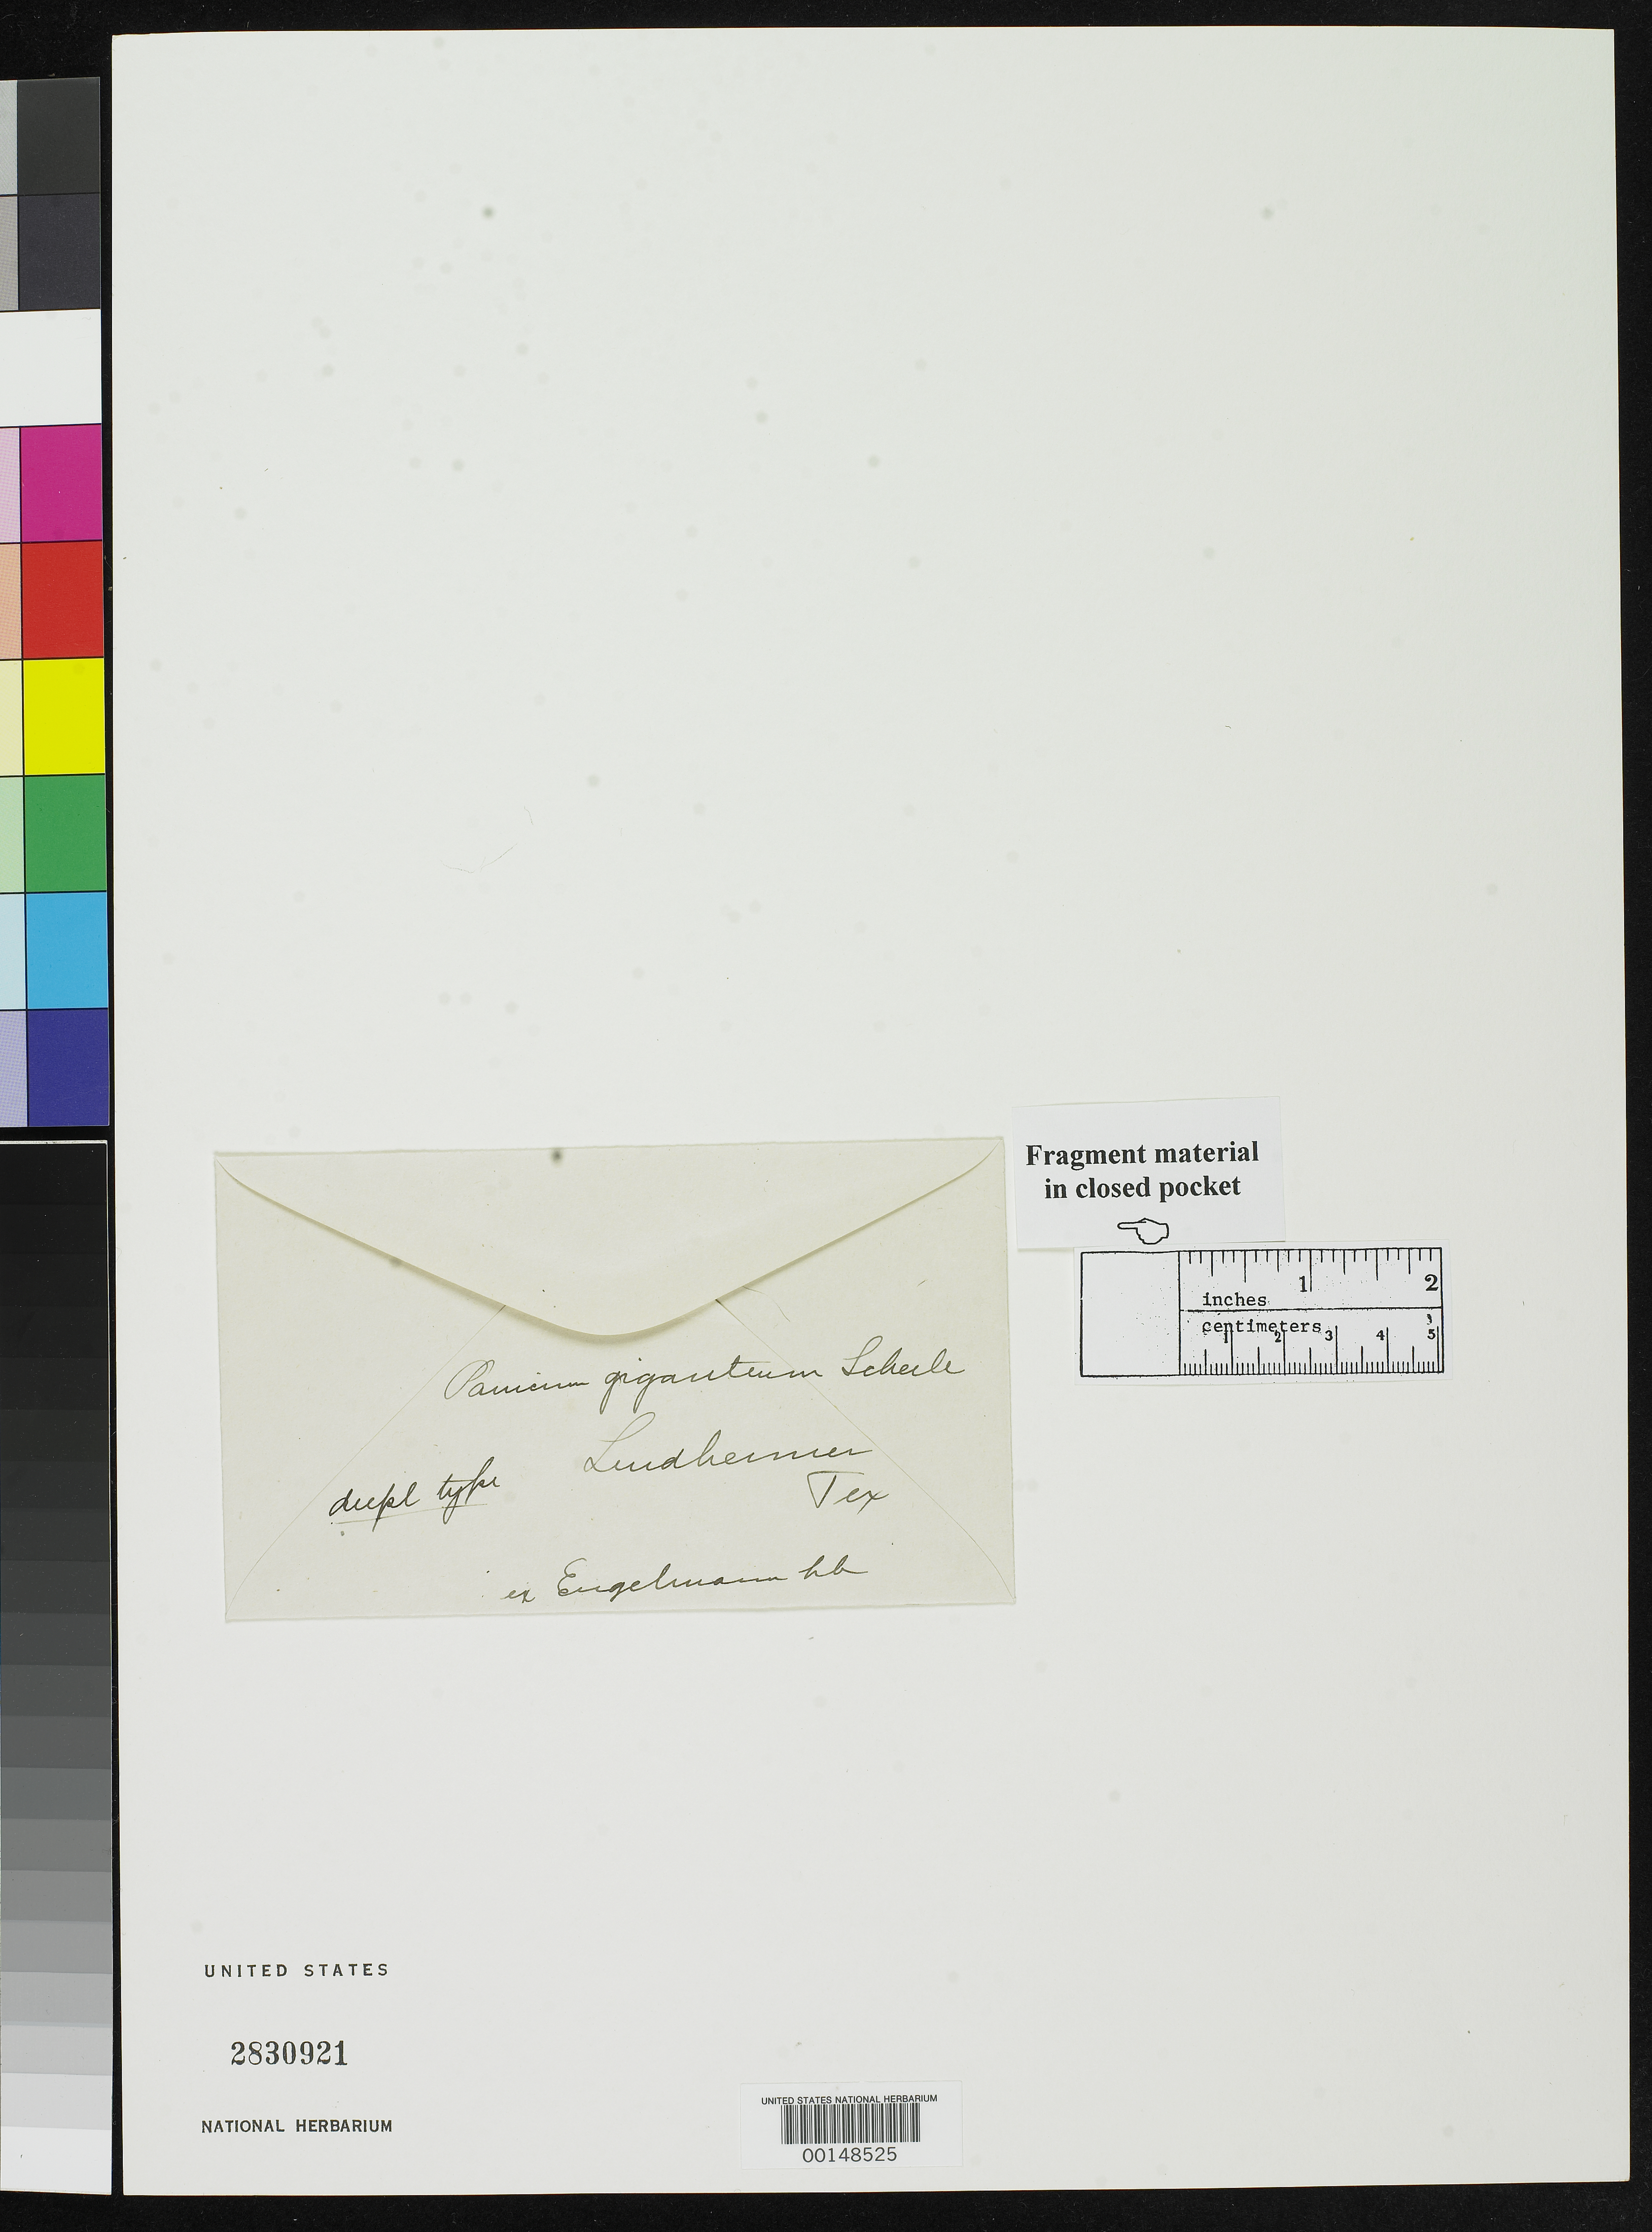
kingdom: Plantae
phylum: Tracheophyta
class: Liliopsida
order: Poales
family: Poaceae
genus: Panicum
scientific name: Panicum giganteum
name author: Scheele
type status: Isotype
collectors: F. J. Lindheimer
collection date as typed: Aug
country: United States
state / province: Texas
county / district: Bexar / Comal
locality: Between San Antonio and New Braunfels.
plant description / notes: Fragmentary material of type specimen ex herb. Engelmann.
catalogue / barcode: US 2830921